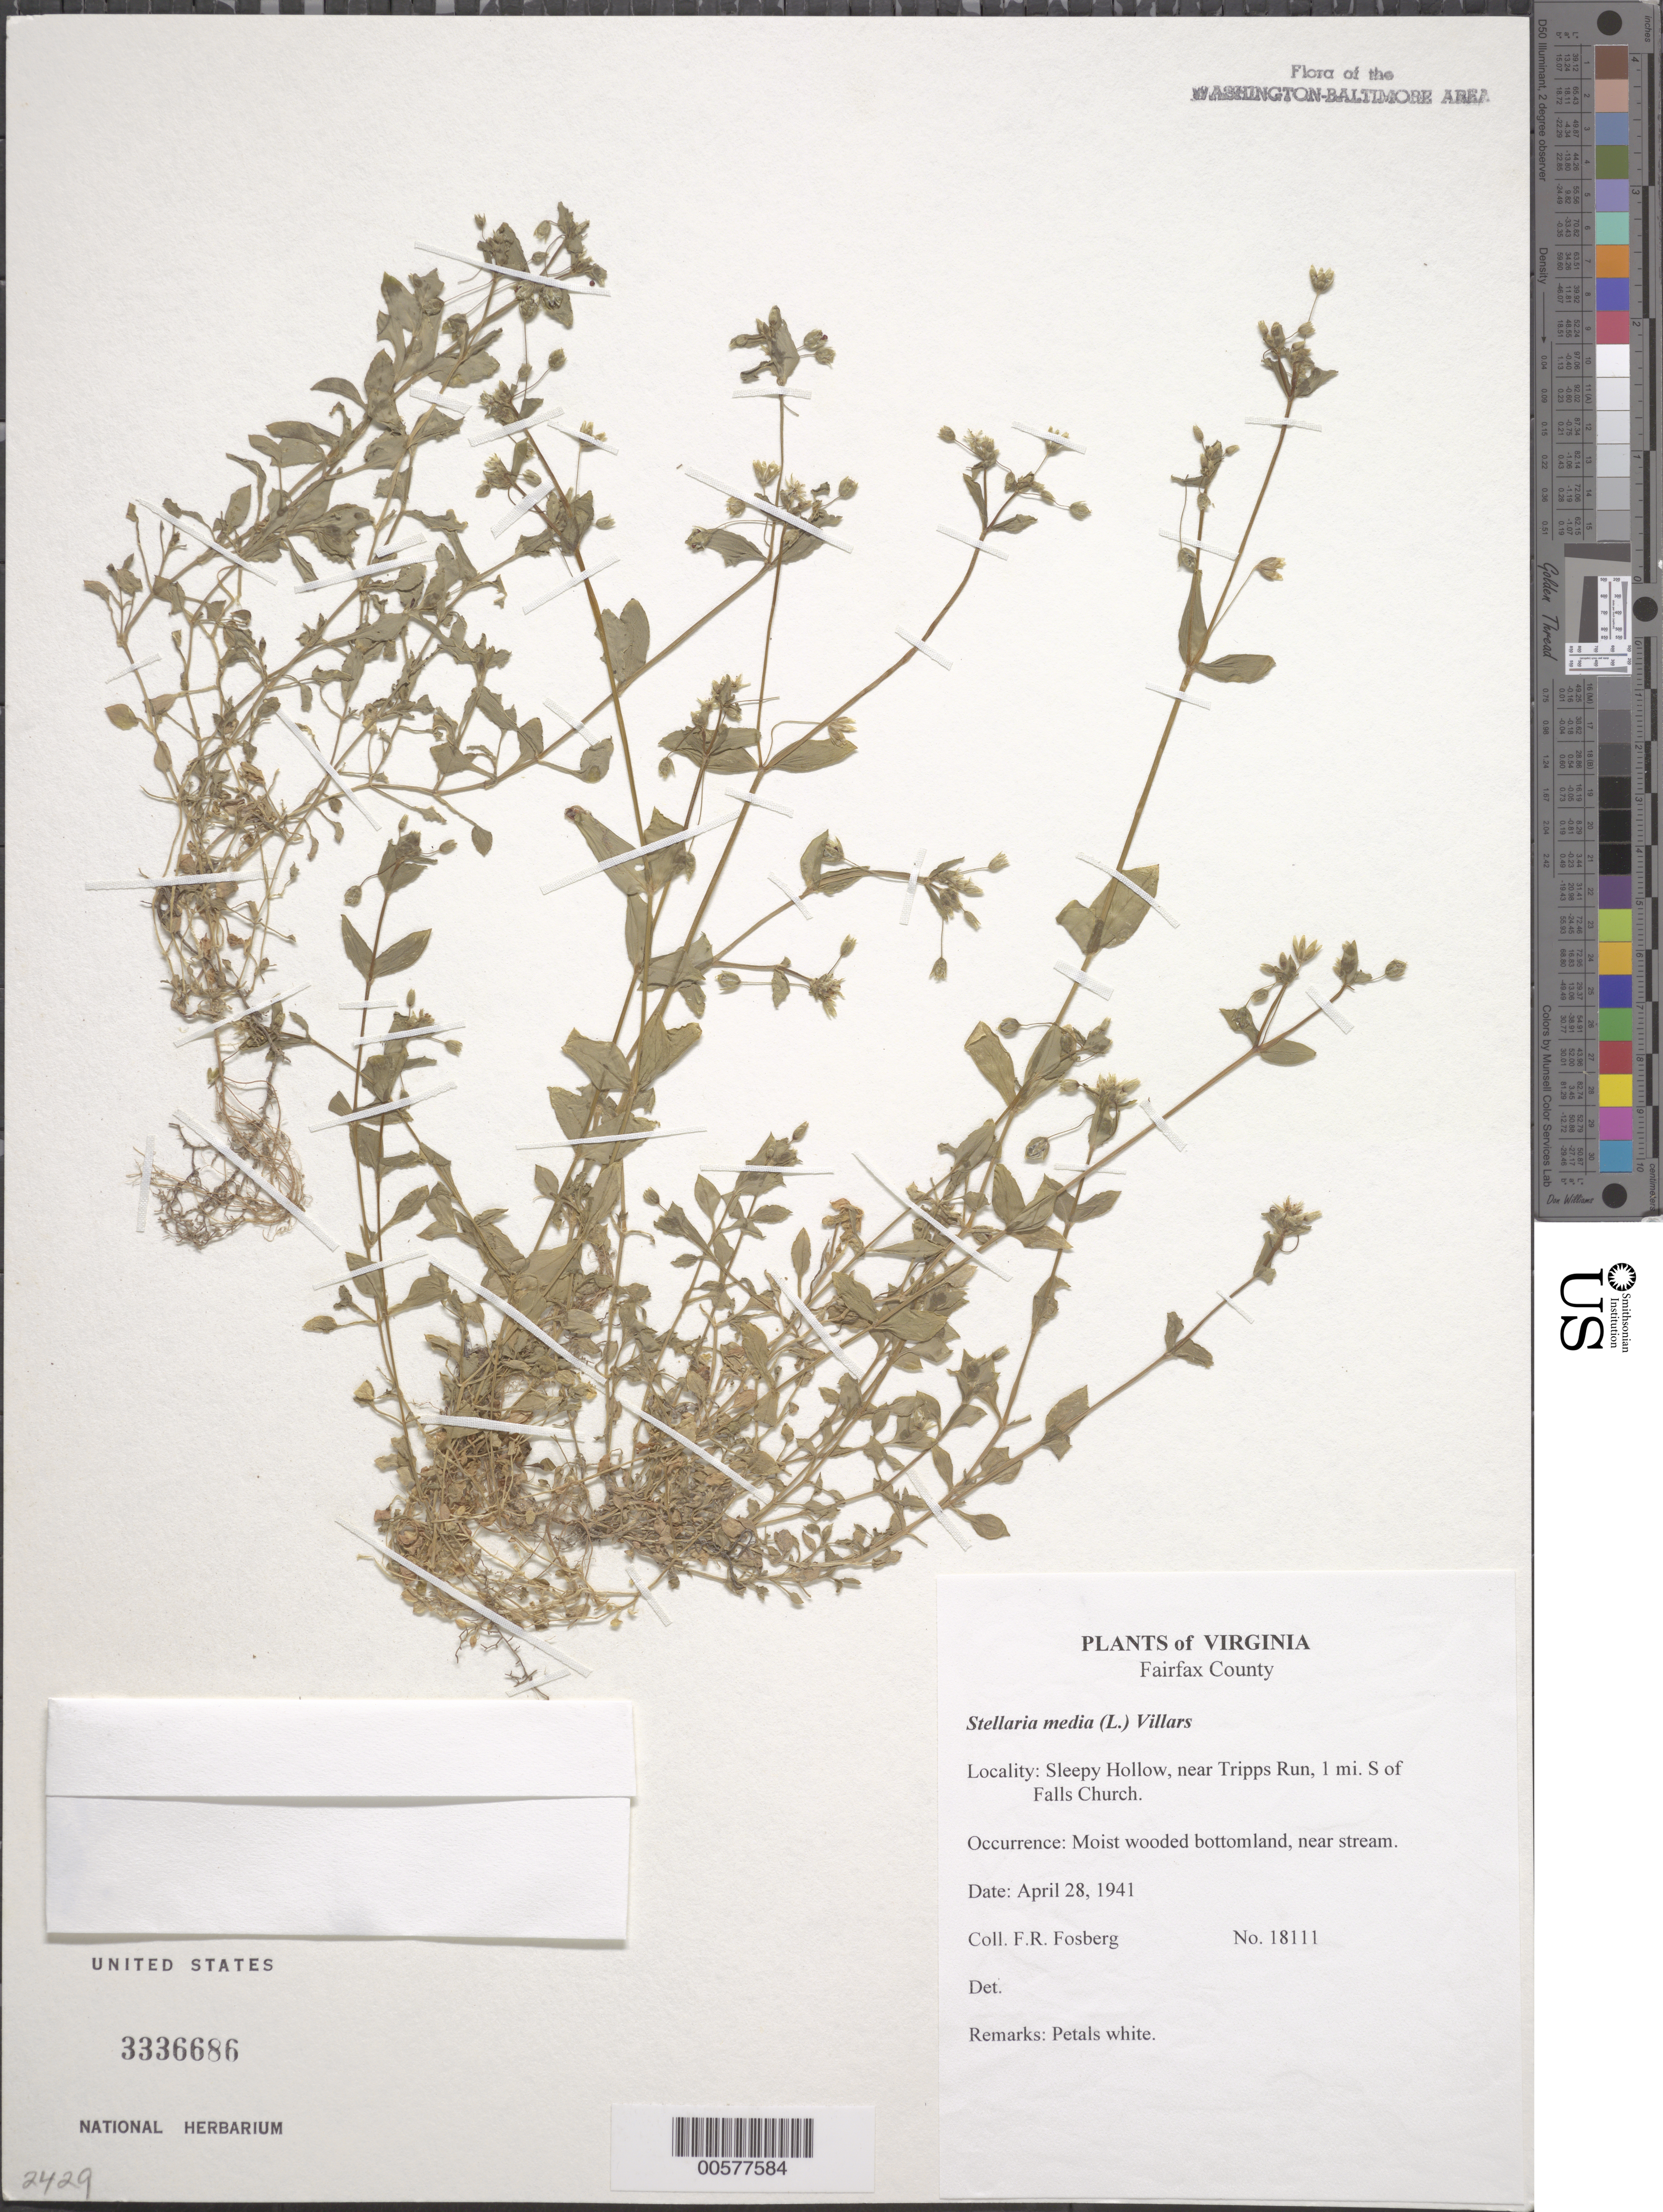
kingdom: Plantae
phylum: Tracheophyta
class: Magnoliopsida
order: Caryophyllales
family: Caryophyllaceae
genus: Stellaria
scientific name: Stellaria media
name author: (L.) Vill.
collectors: F. R. Fosberg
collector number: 18111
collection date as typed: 28 Apr 1941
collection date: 1941-04-28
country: United States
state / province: Virginia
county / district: Fairfax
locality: Sleepy Hollow, near Tripps Run, 1 mi. S of Falls Church.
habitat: Moist wooded bottomland, near stream.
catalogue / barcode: US 3336686